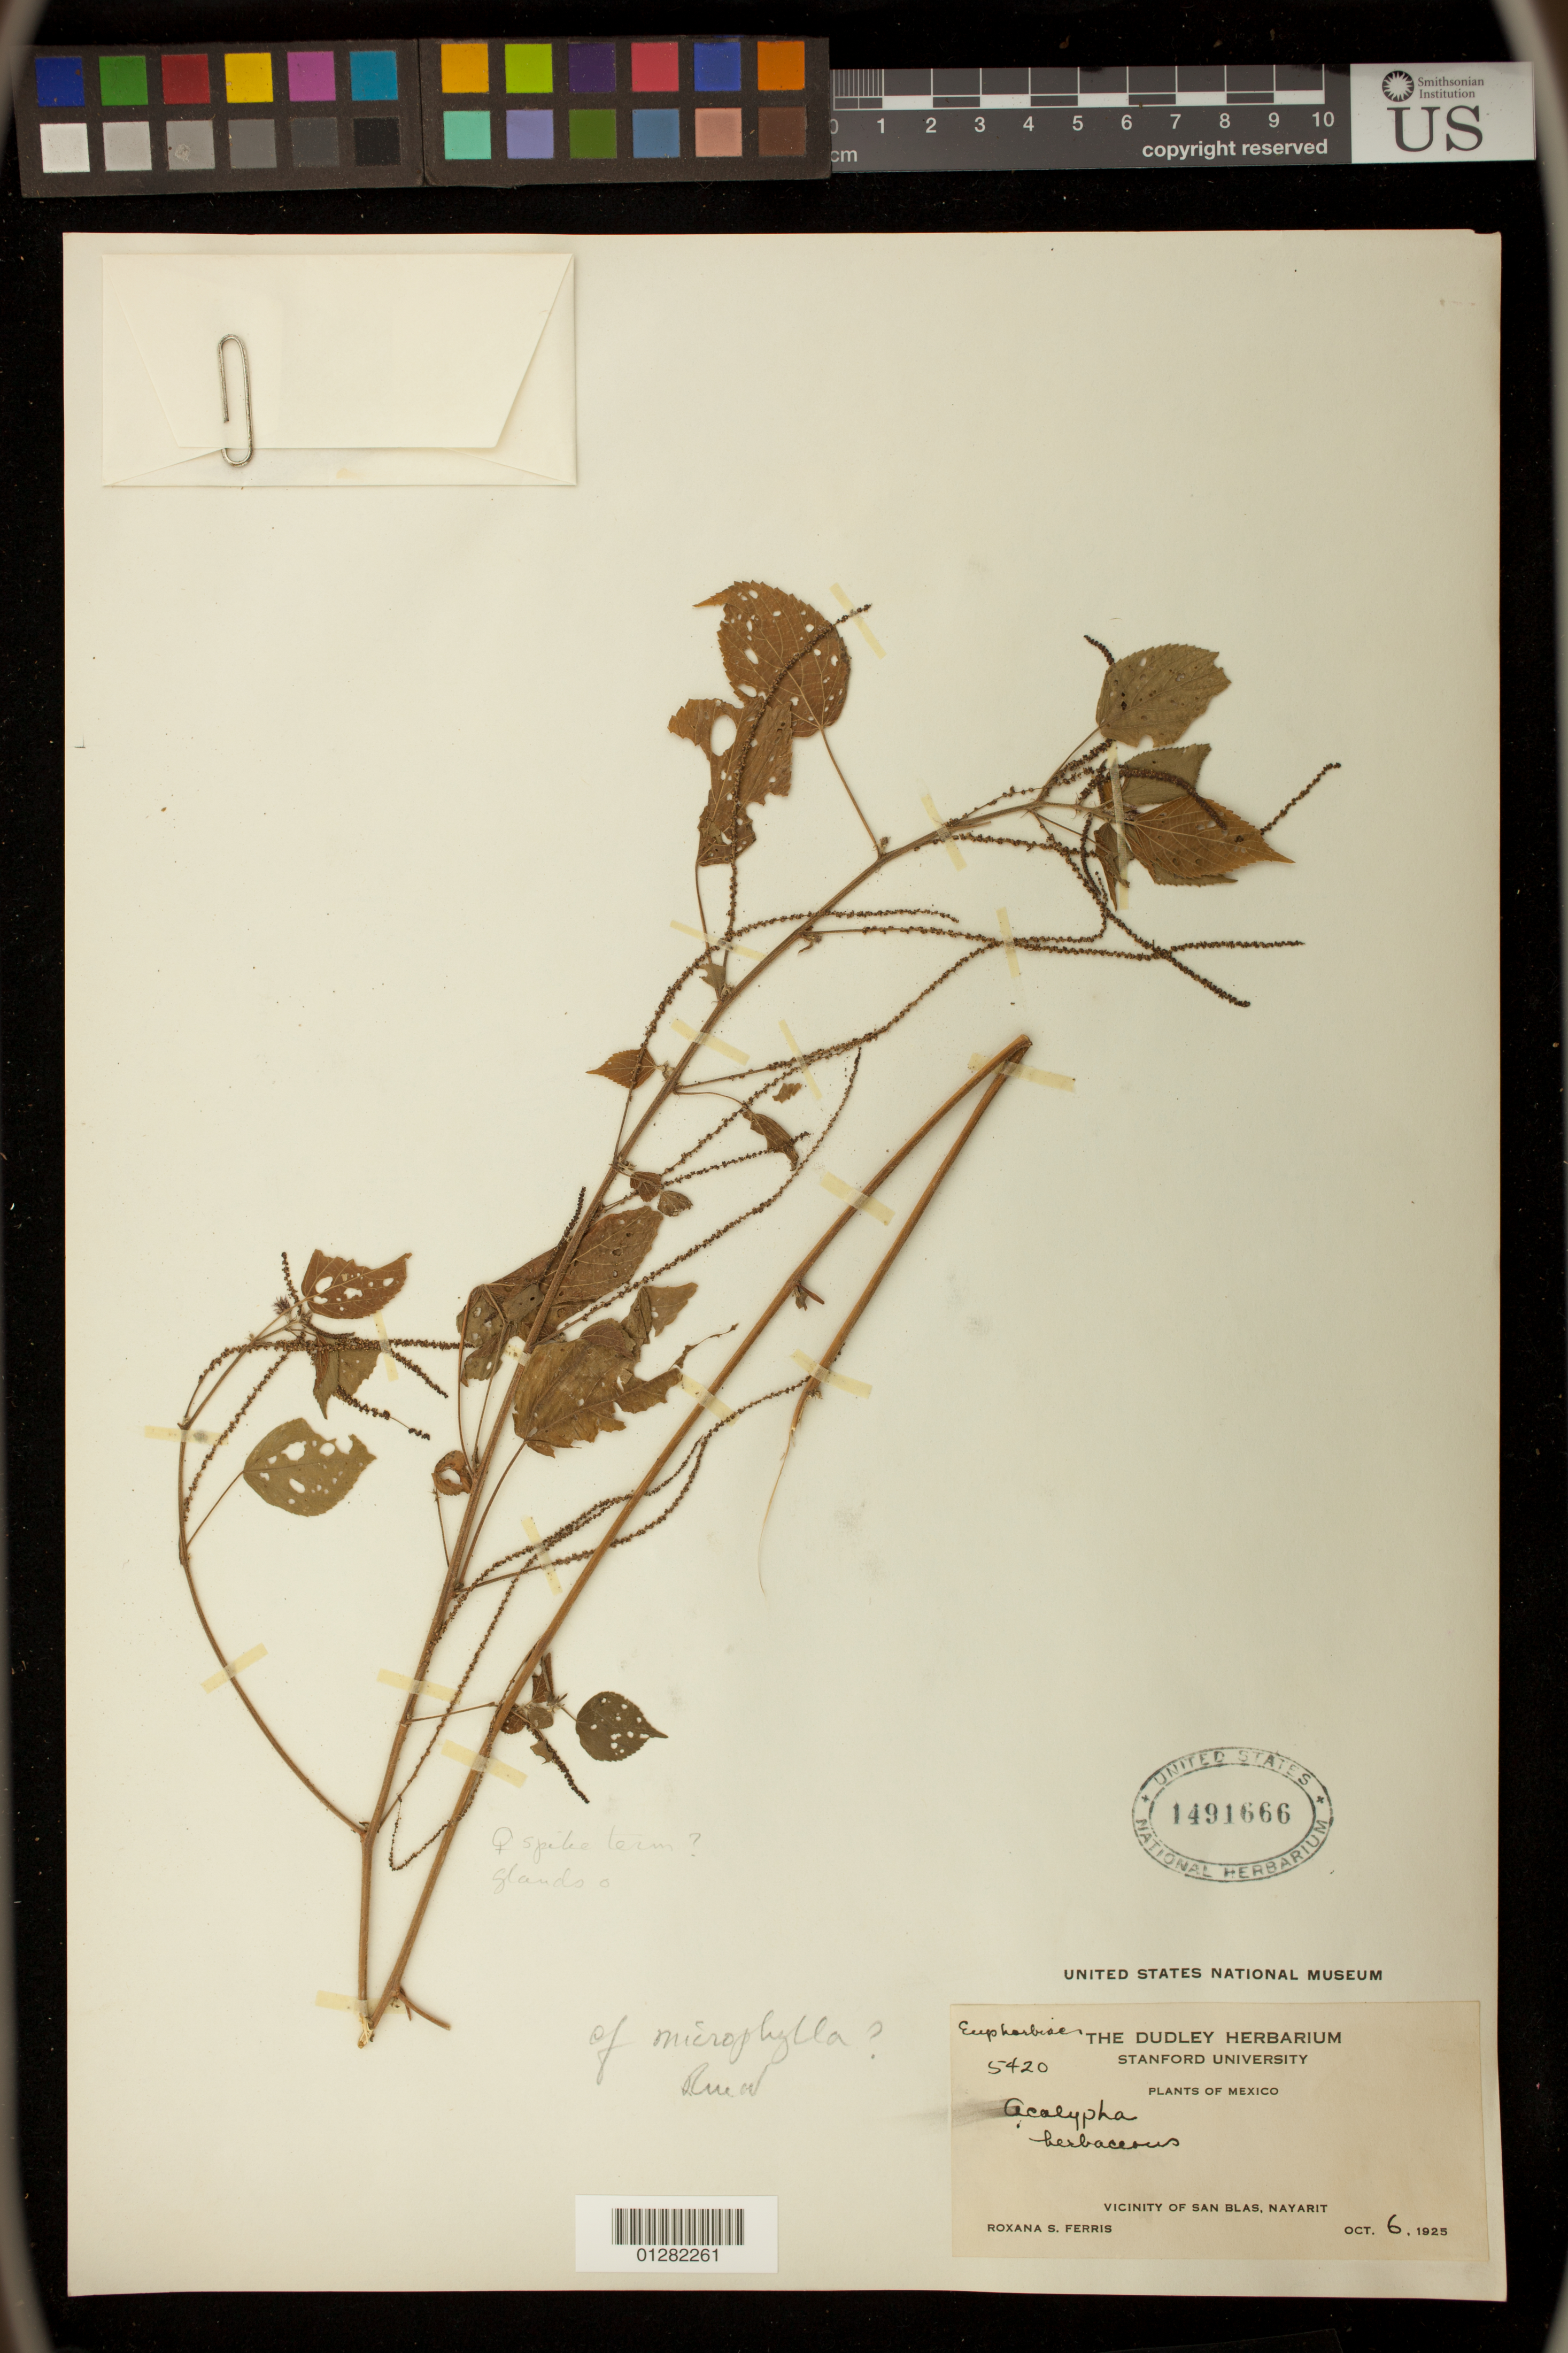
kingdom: Plantae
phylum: Tracheophyta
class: Magnoliopsida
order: Malpighiales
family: Euphorbiaceae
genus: Acalypha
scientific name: Acalypha microphylla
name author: Klotzsch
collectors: D. E. Breedlove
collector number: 5420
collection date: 1925-10-06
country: Mexico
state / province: Nayarit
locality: Vicinity of San Blas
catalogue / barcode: US 1491666